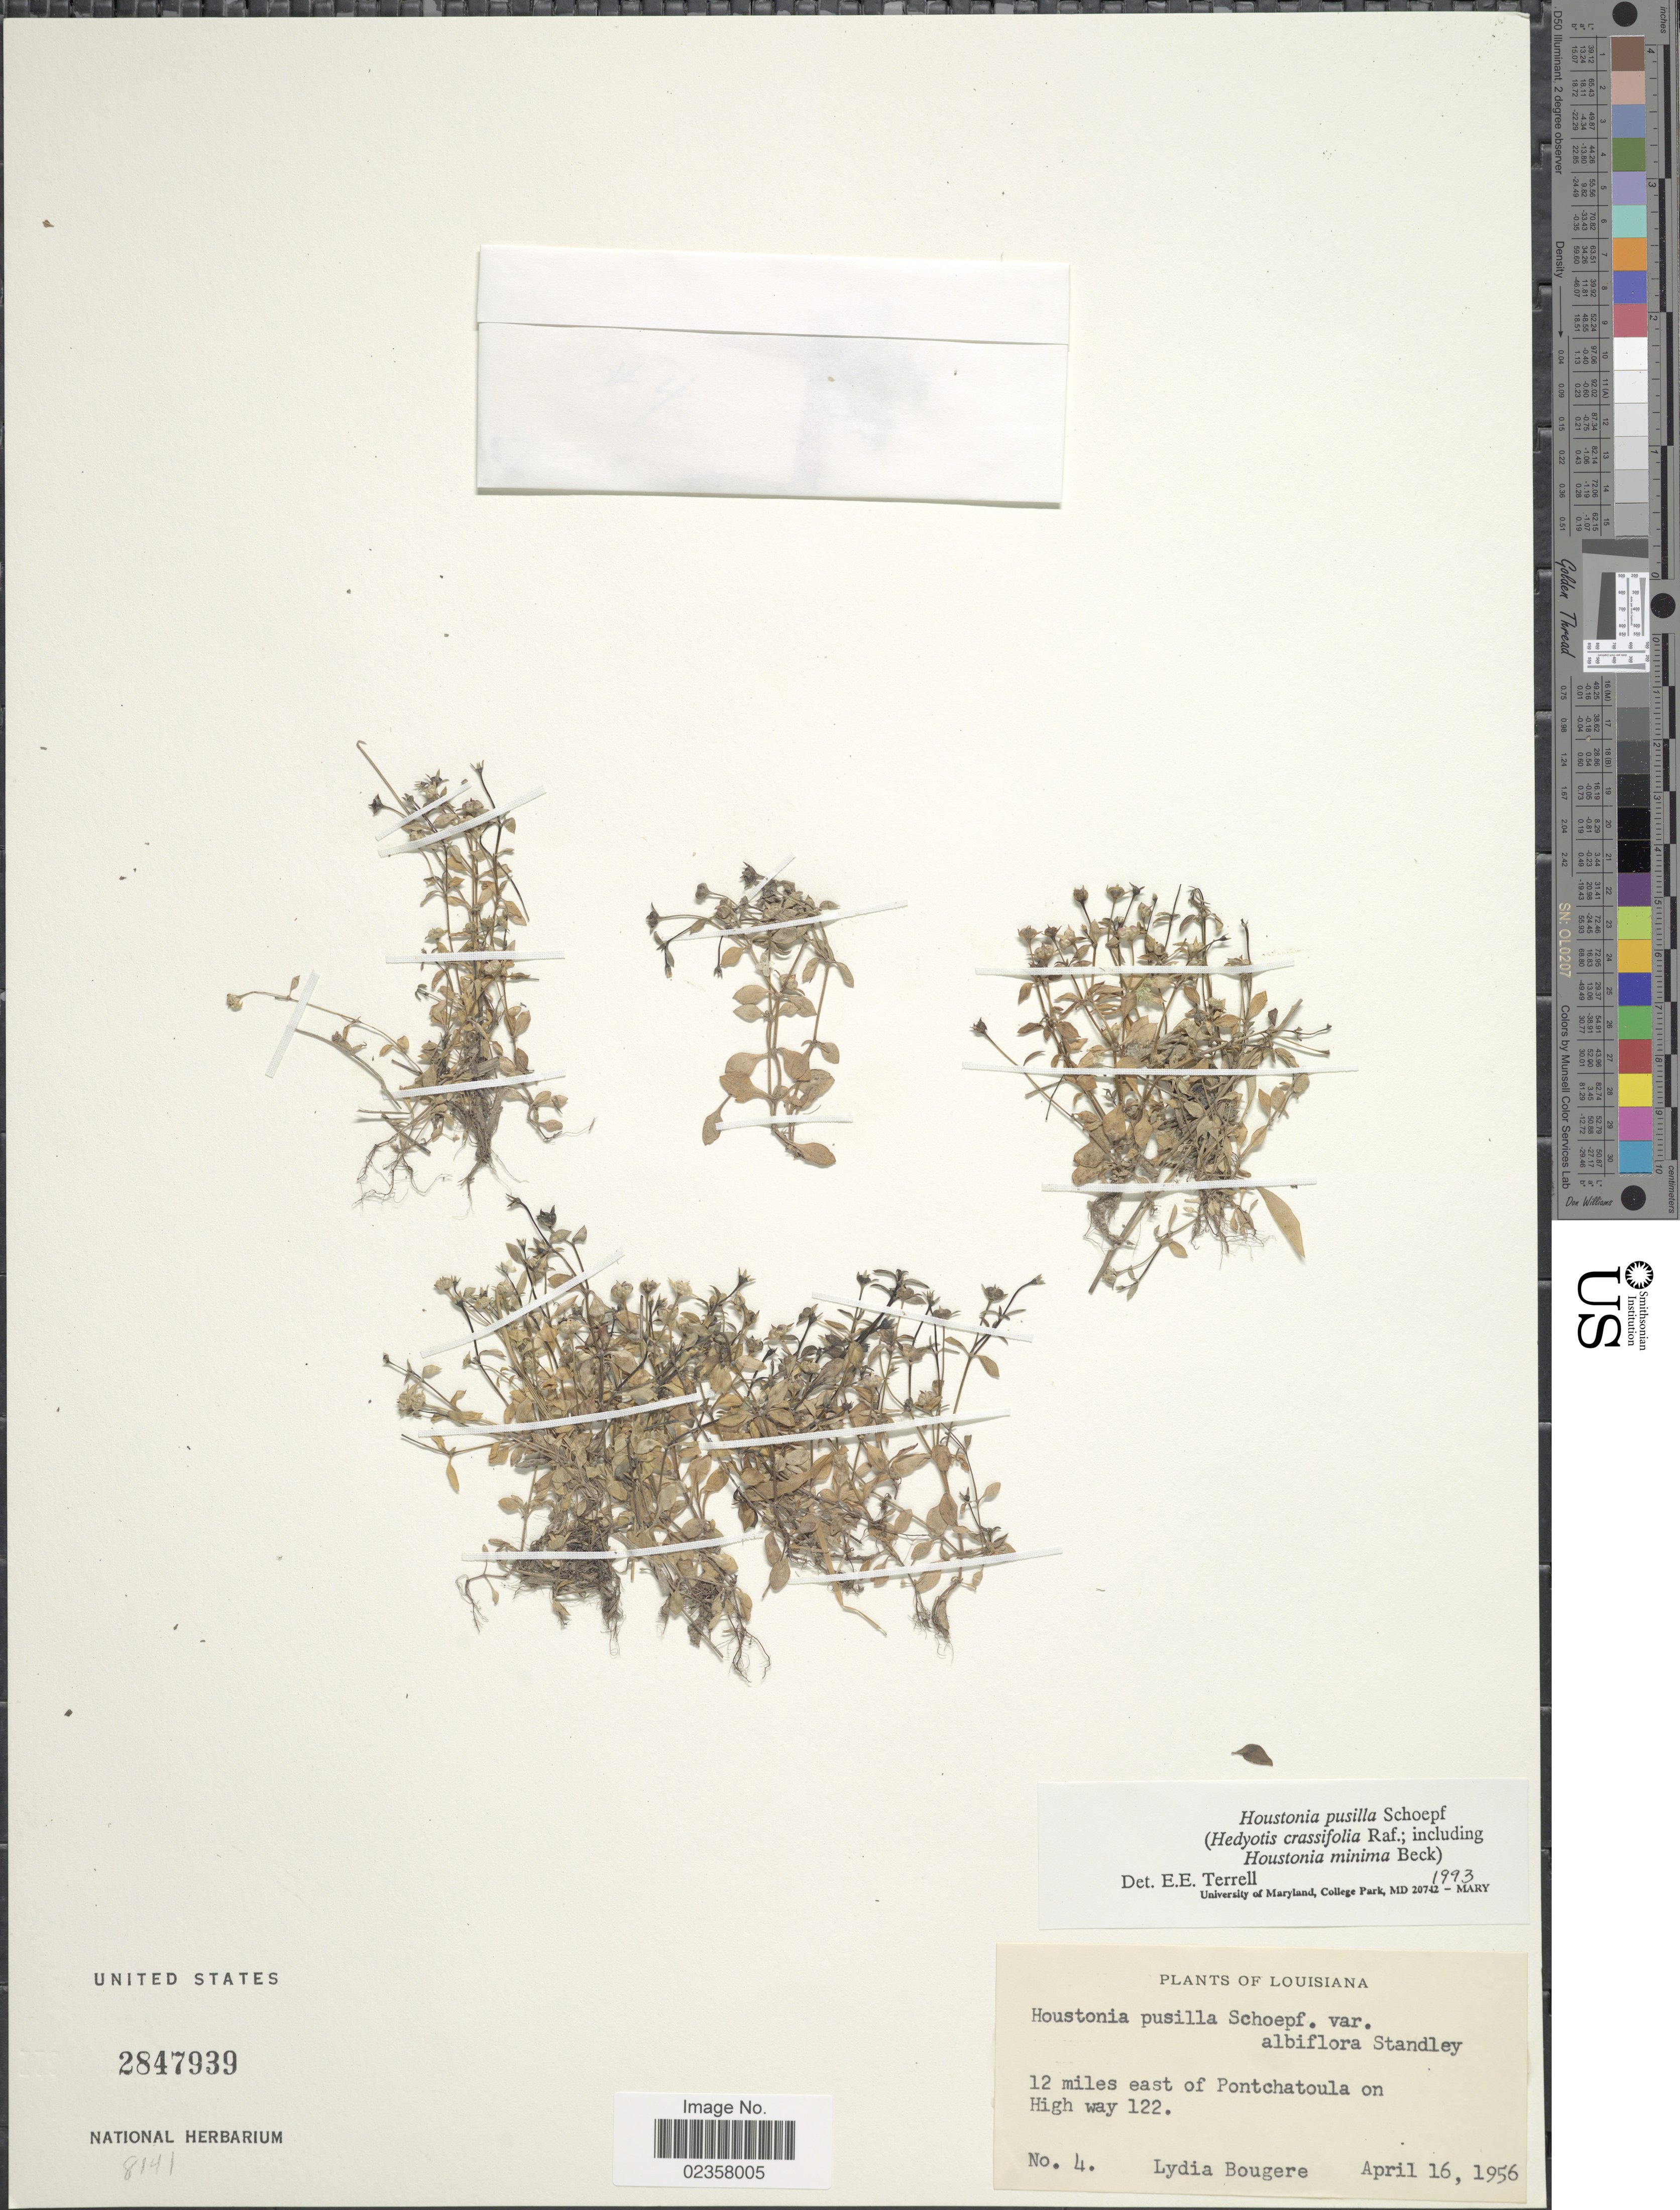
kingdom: Plantae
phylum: Tracheophyta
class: Magnoliopsida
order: Gentianales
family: Rubiaceae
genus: Houstonia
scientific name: Houstonia pusilla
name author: Schoepf.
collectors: L. Bougere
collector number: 4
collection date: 1956-04-16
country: United States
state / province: Louisiana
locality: Louisiana, 12 miles east of Pontchatoula on High way 122.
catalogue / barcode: US 2847939